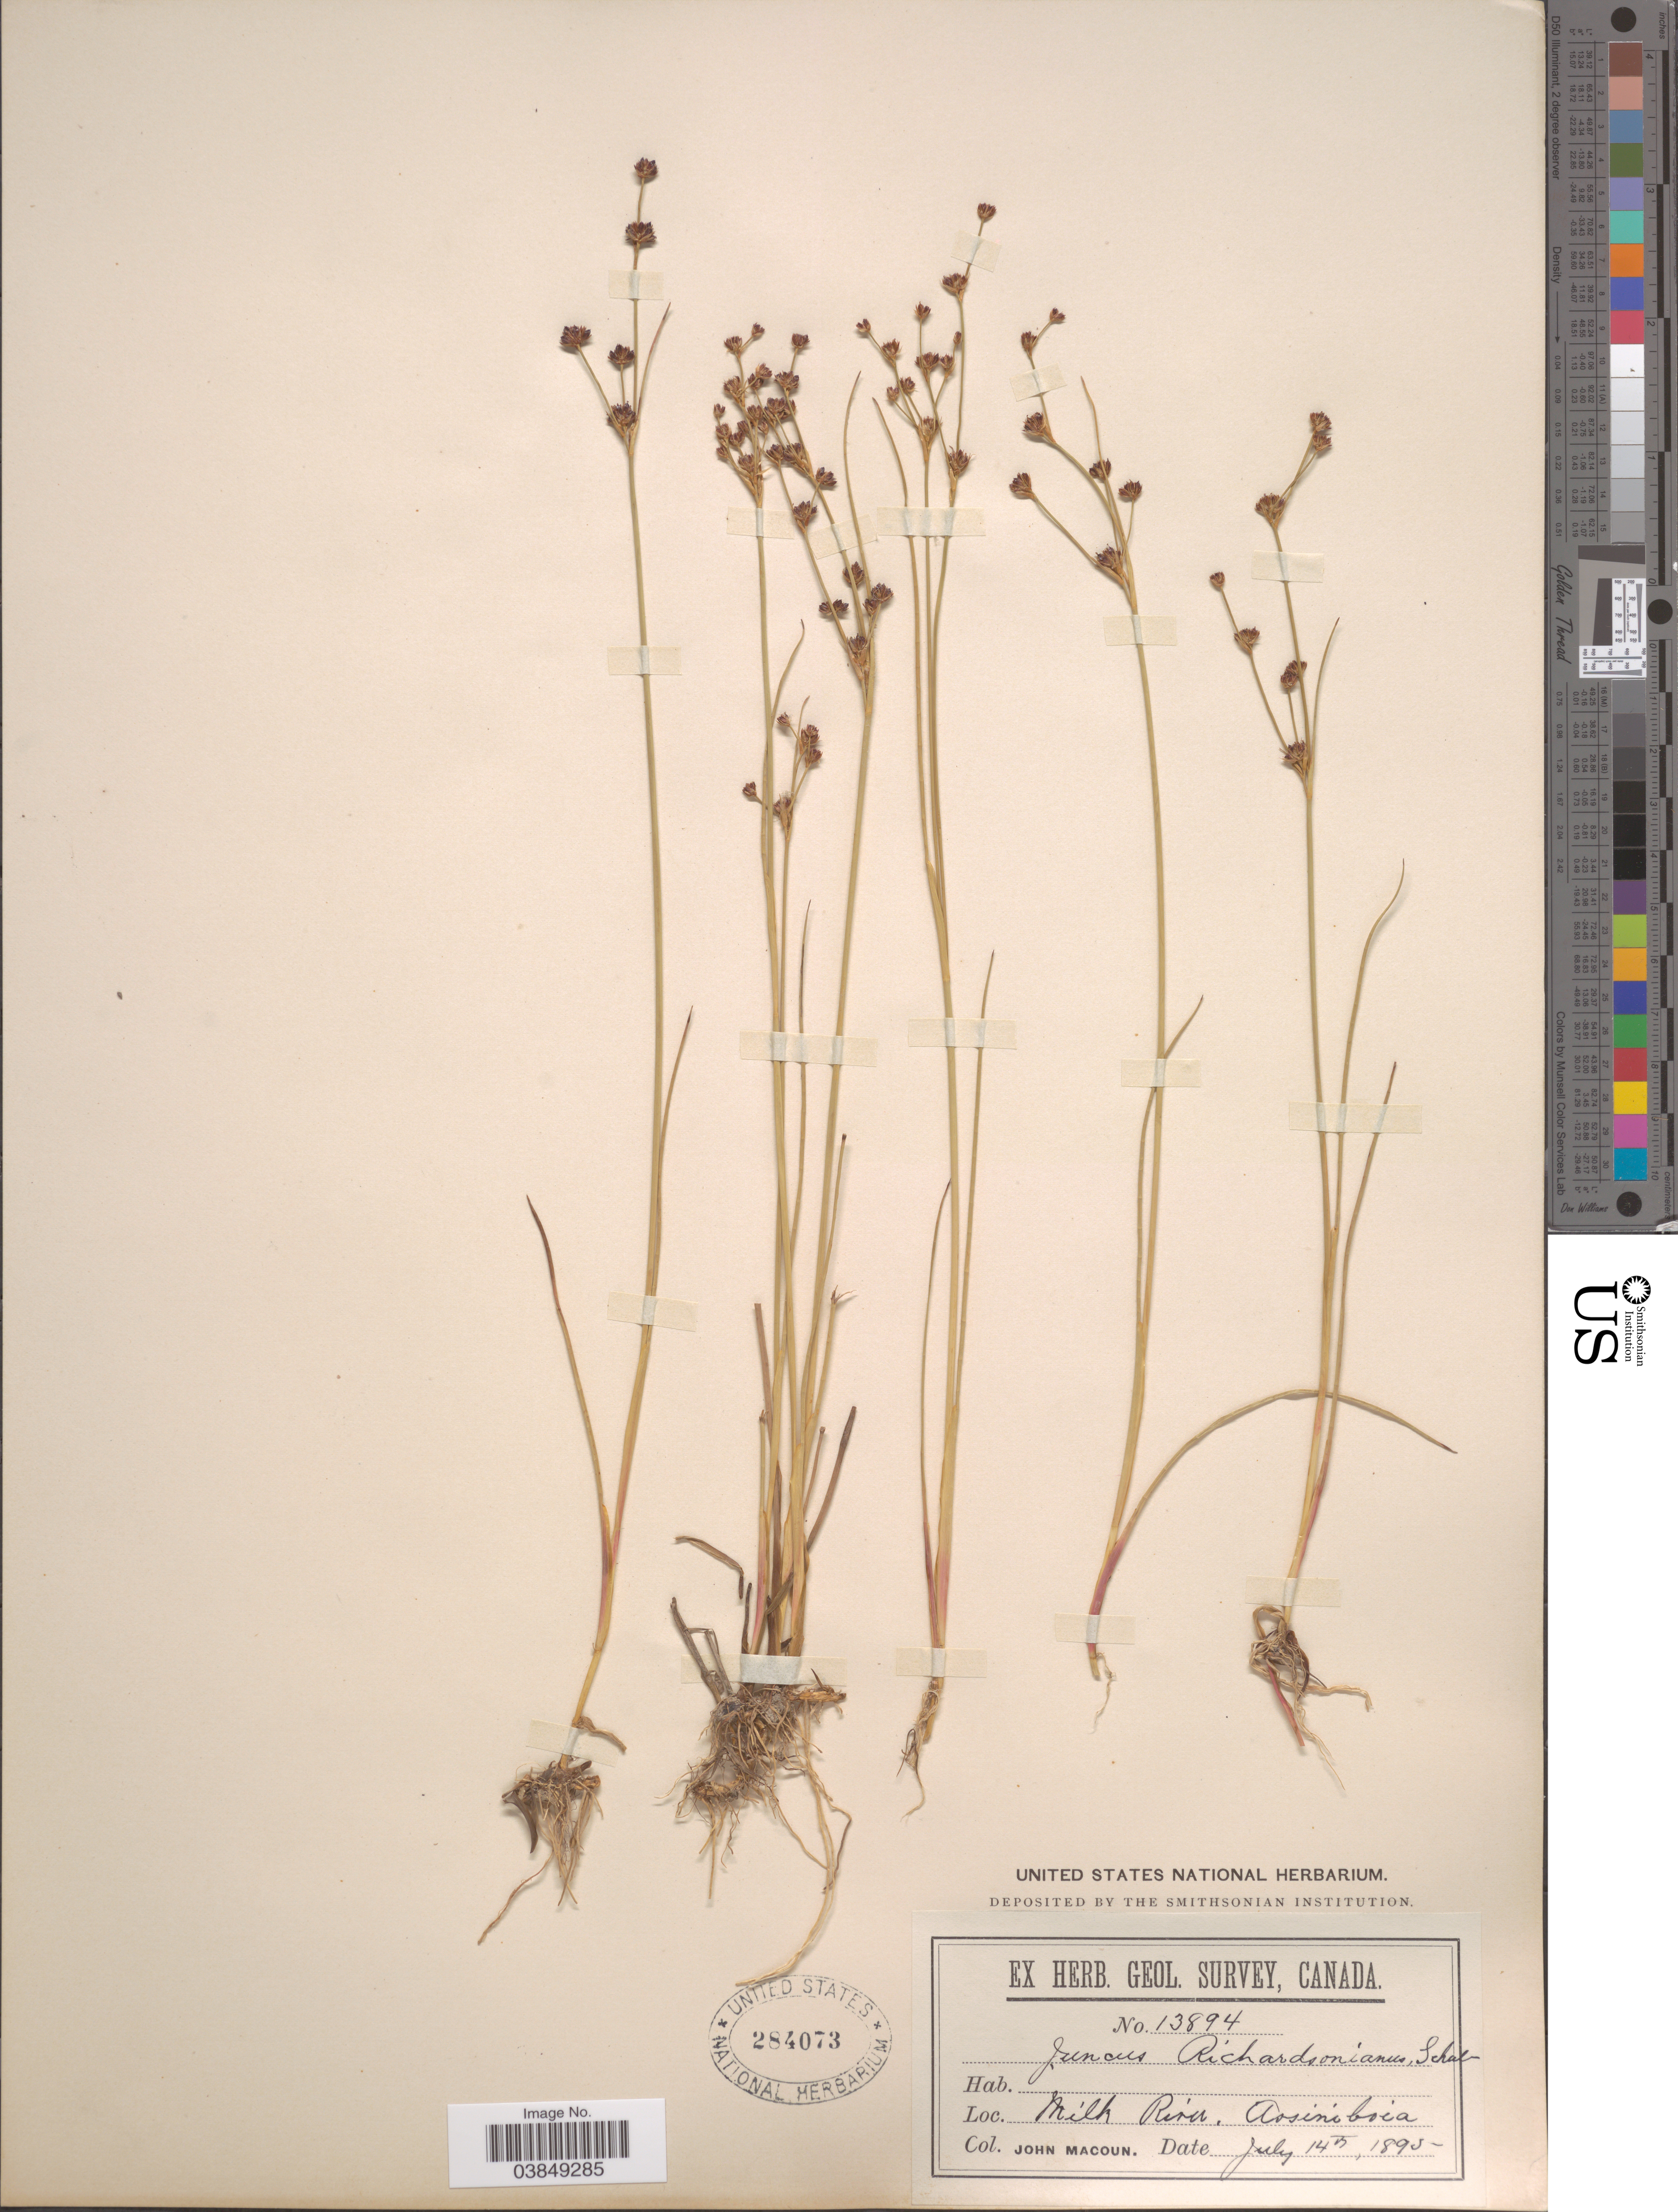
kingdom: Plantae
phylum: Tracheophyta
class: Liliopsida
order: Poales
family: Juncaceae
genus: Juncus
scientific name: Juncus richardsonianus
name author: Schult. & Schult. f.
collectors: J. Macoun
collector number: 13894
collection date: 1895-07-14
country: Canada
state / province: Saskatchewan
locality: Milk River. Assiniboia.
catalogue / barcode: US 284073